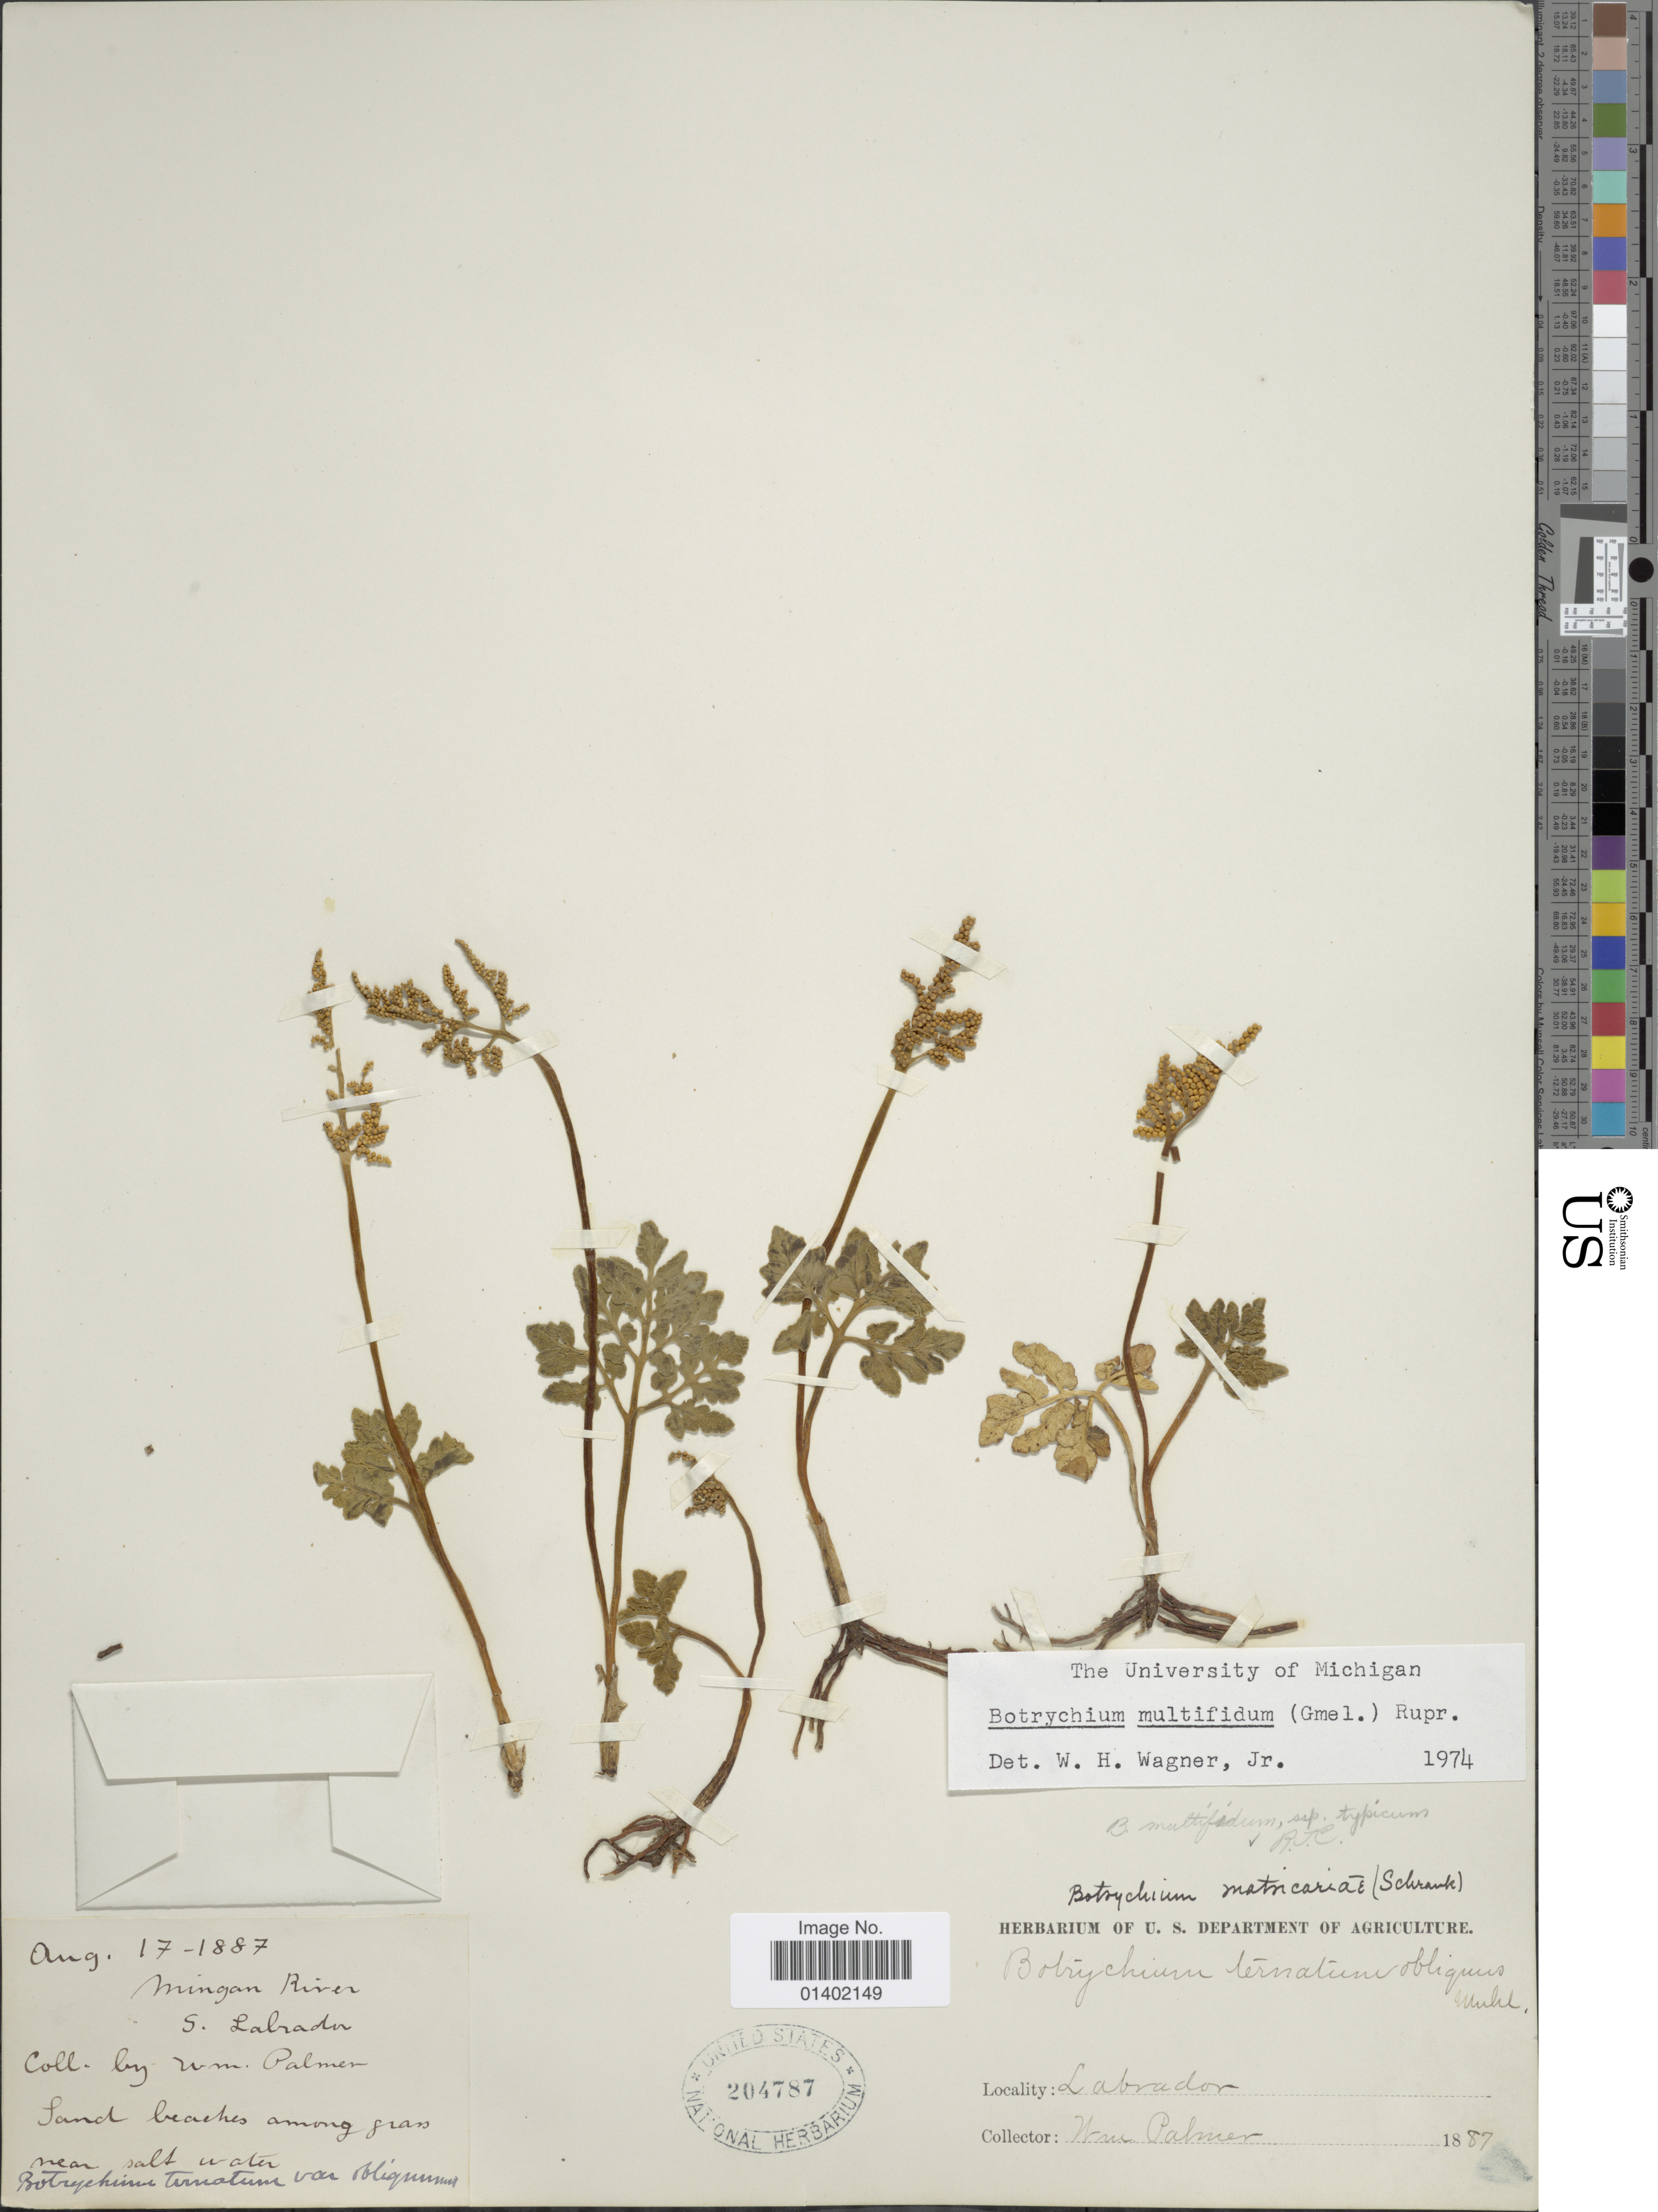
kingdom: Plantae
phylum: Tracheophyta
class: Polypodiopsida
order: Ophioglossales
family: Ophioglossaceae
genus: Botrychium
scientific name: Botrychium multifidum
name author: (J.F. Gmel.) Rupr.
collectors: W. Palmer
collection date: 1887-08-17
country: Canada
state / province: Newfoundland and Labrador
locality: Labrador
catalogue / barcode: US 204787